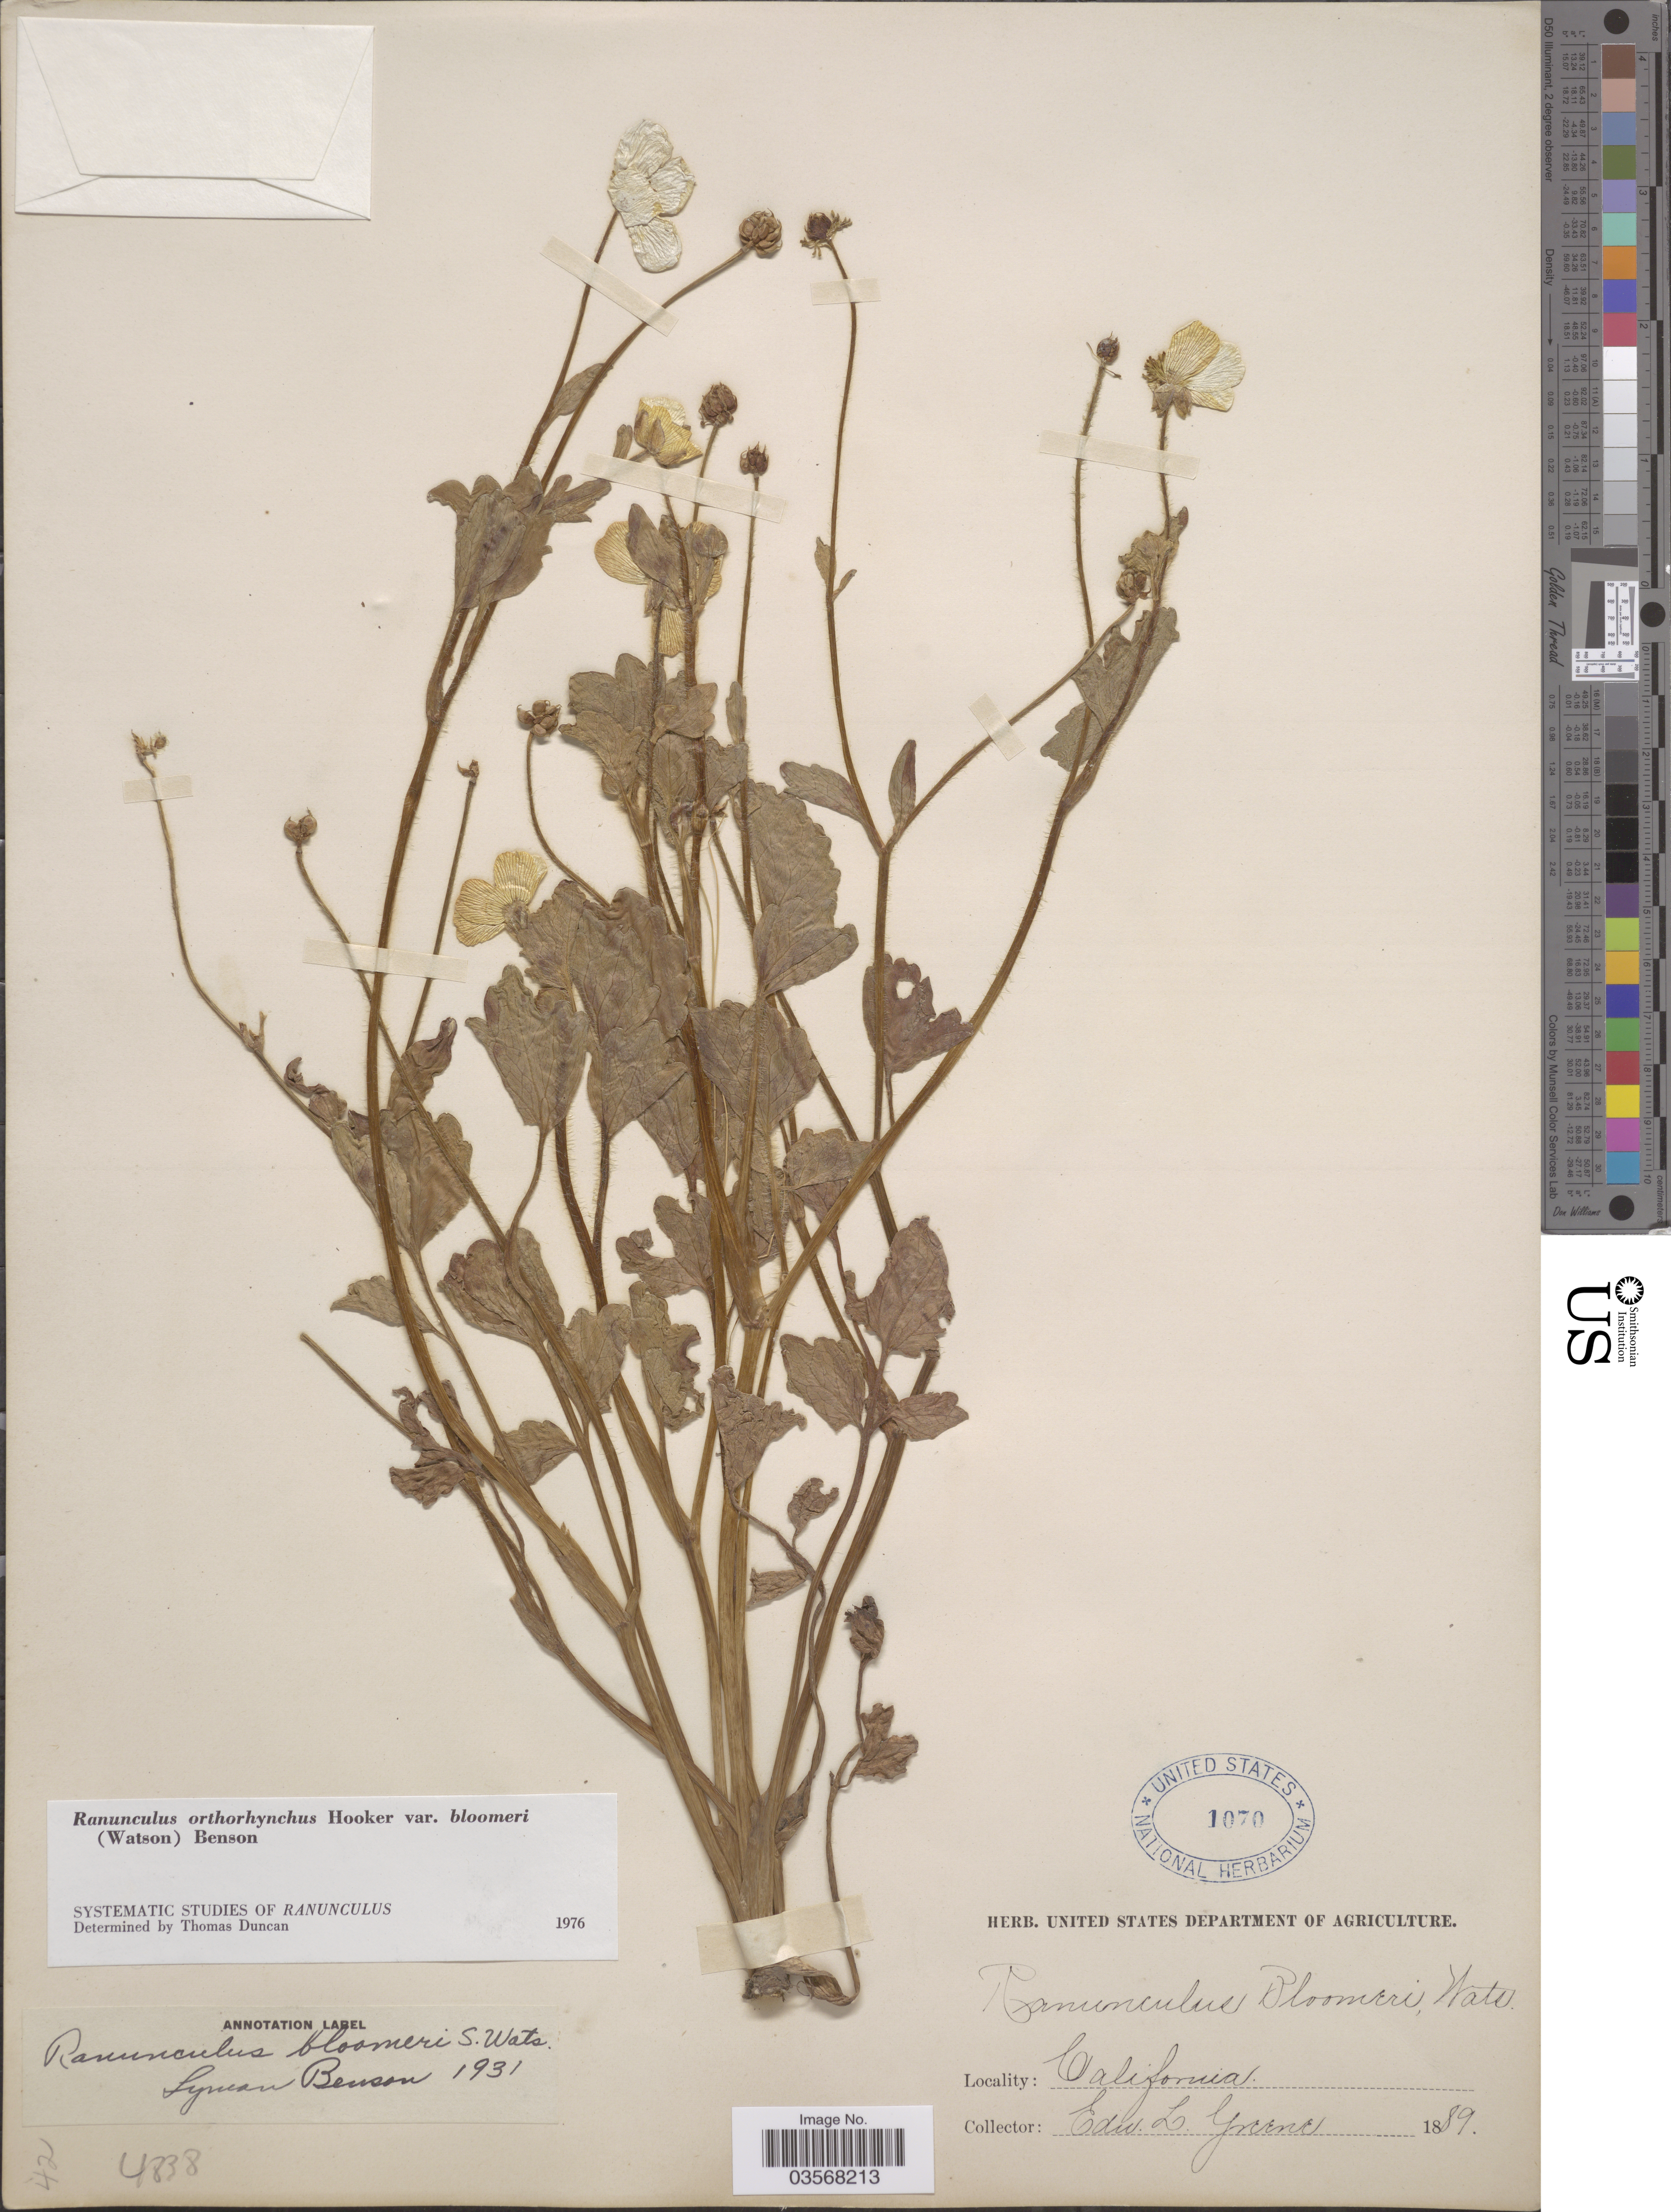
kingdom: Plantae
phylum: Tracheophyta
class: Magnoliopsida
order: Ranunculales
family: Ranunculaceae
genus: Ranunculus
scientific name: Ranunculus orthorhynchus var. bloomeri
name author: (S. Watson) L.D. Benson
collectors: E. L. Greene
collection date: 1889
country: United States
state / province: California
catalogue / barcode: US 1070